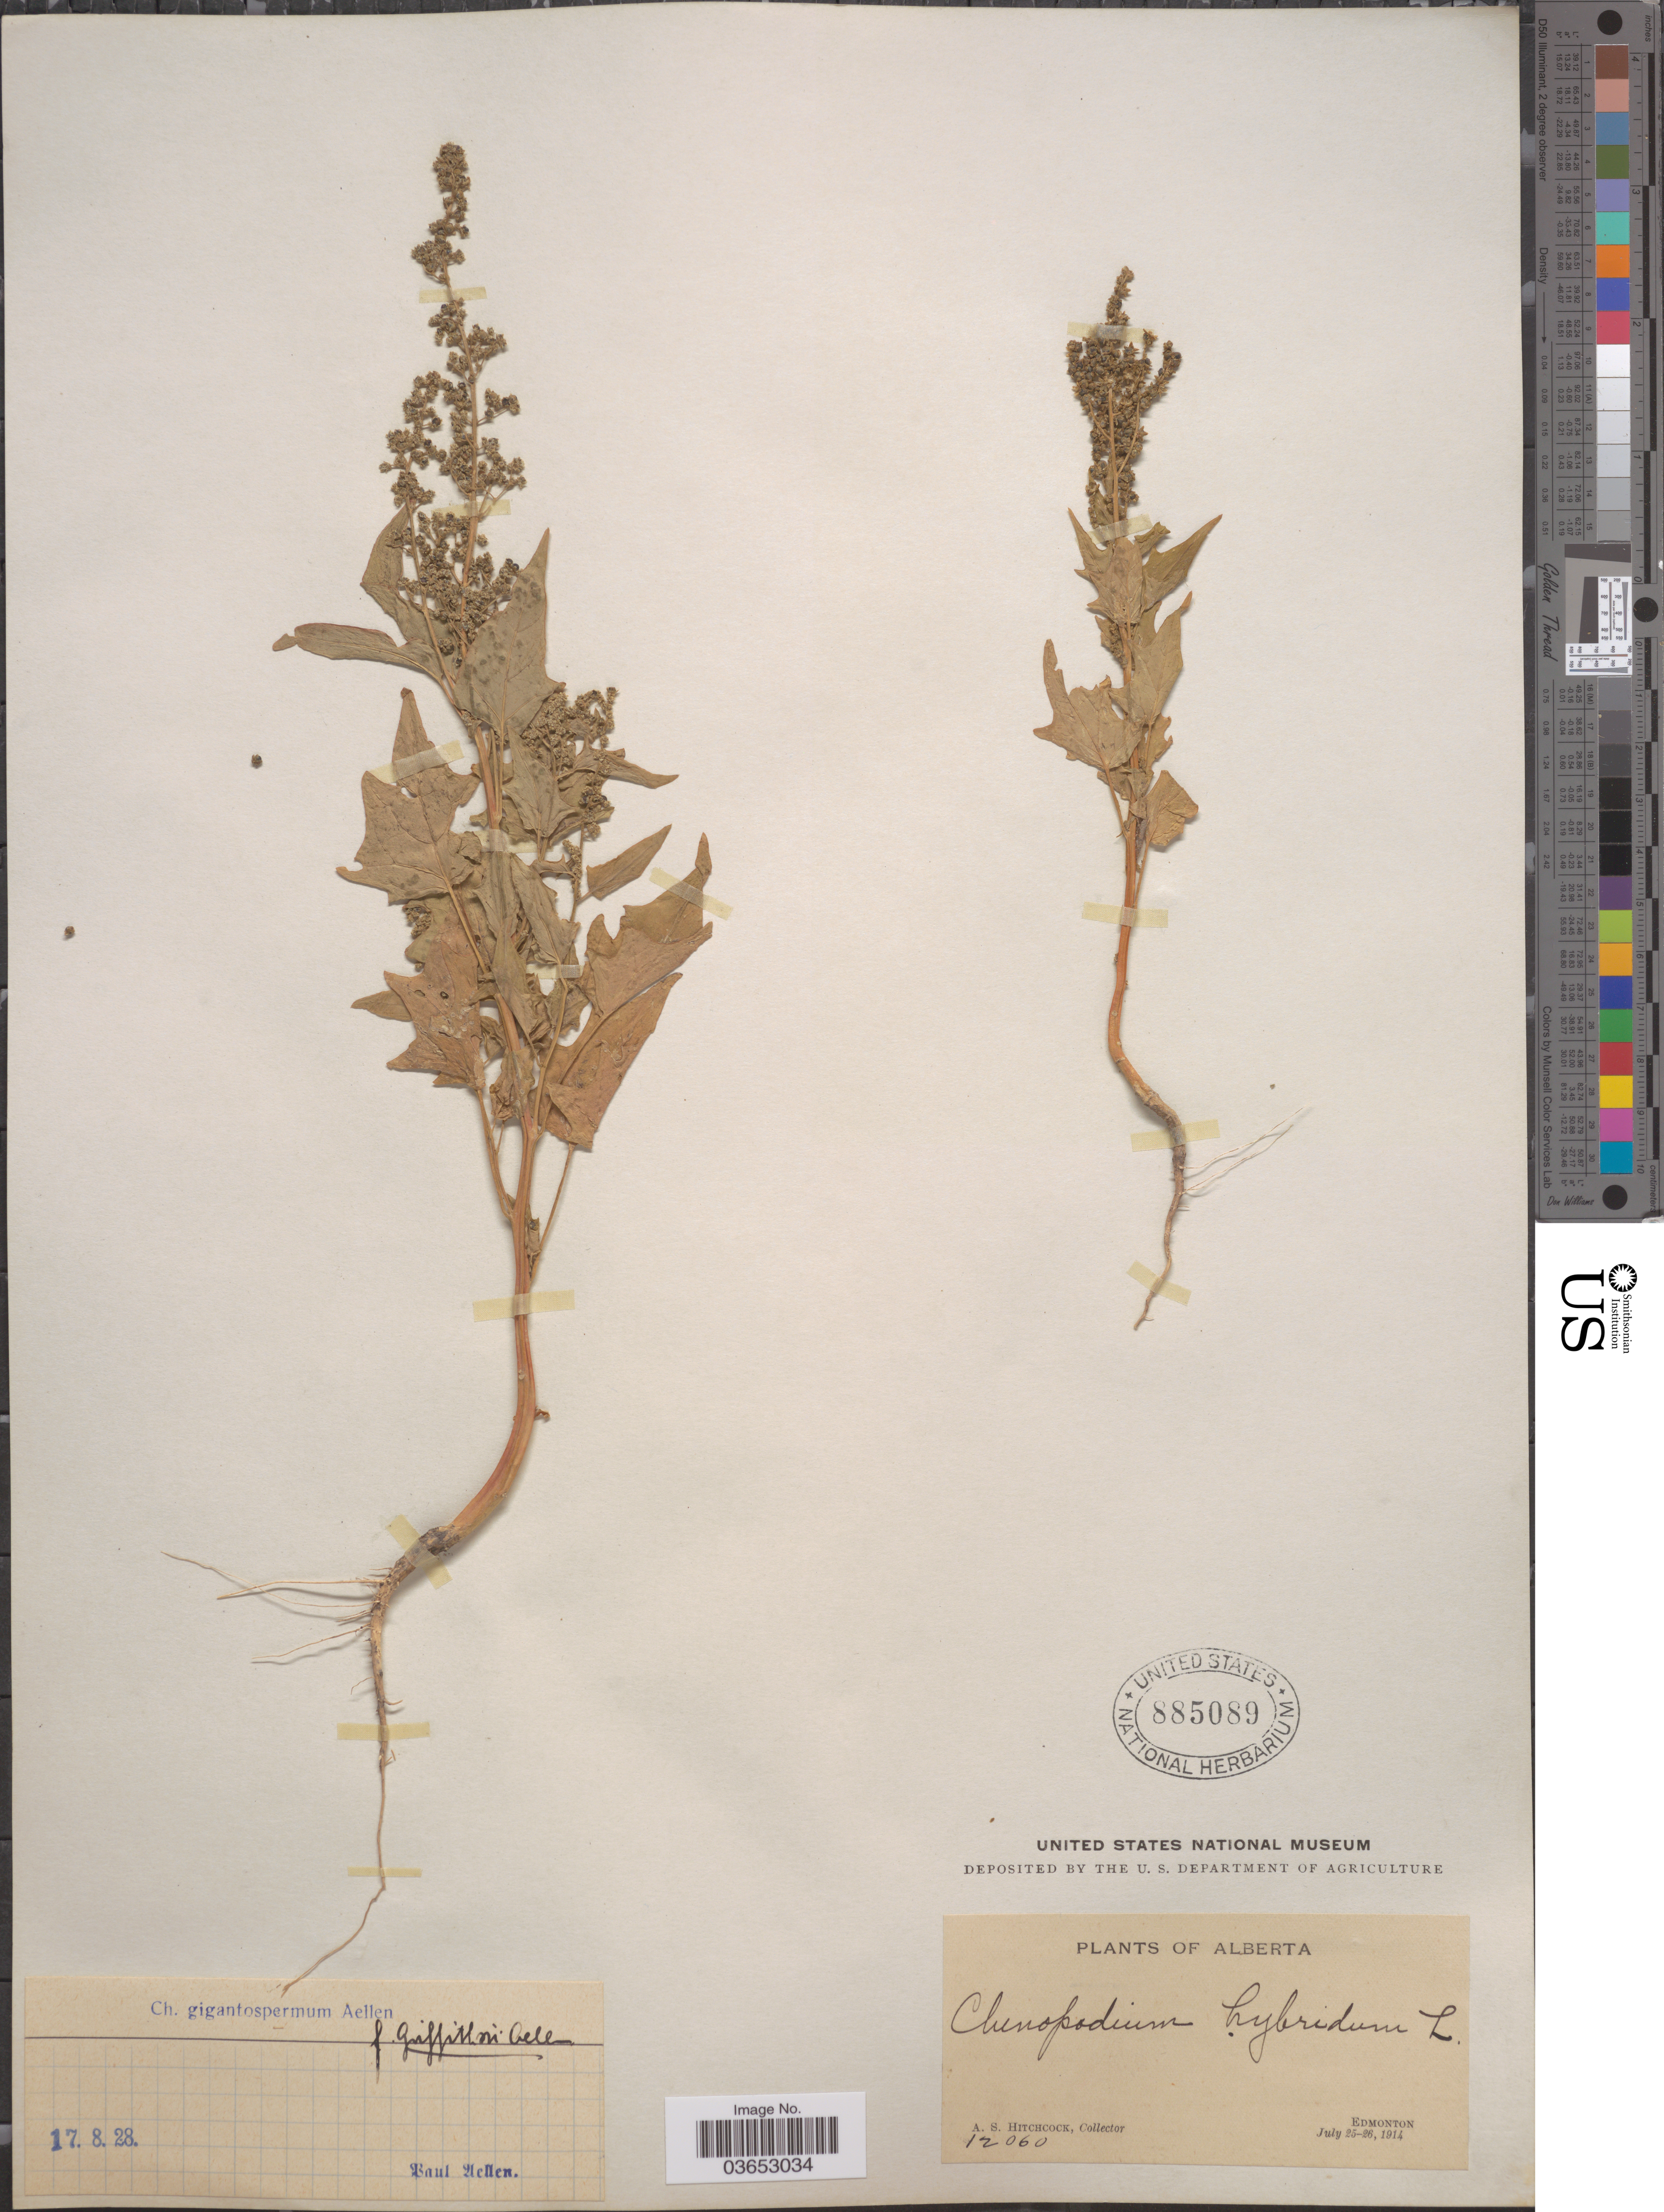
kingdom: Plantae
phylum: Tracheophyta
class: Magnoliopsida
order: Caryophyllales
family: Amaranthaceae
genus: Chenopodium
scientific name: Chenopodium gigantospermum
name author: Aellen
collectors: A. S. Hitchcock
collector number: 12060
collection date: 1914-07-25/1914-07-26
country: Canada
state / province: Alberta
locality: Edmonton.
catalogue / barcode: US 885089